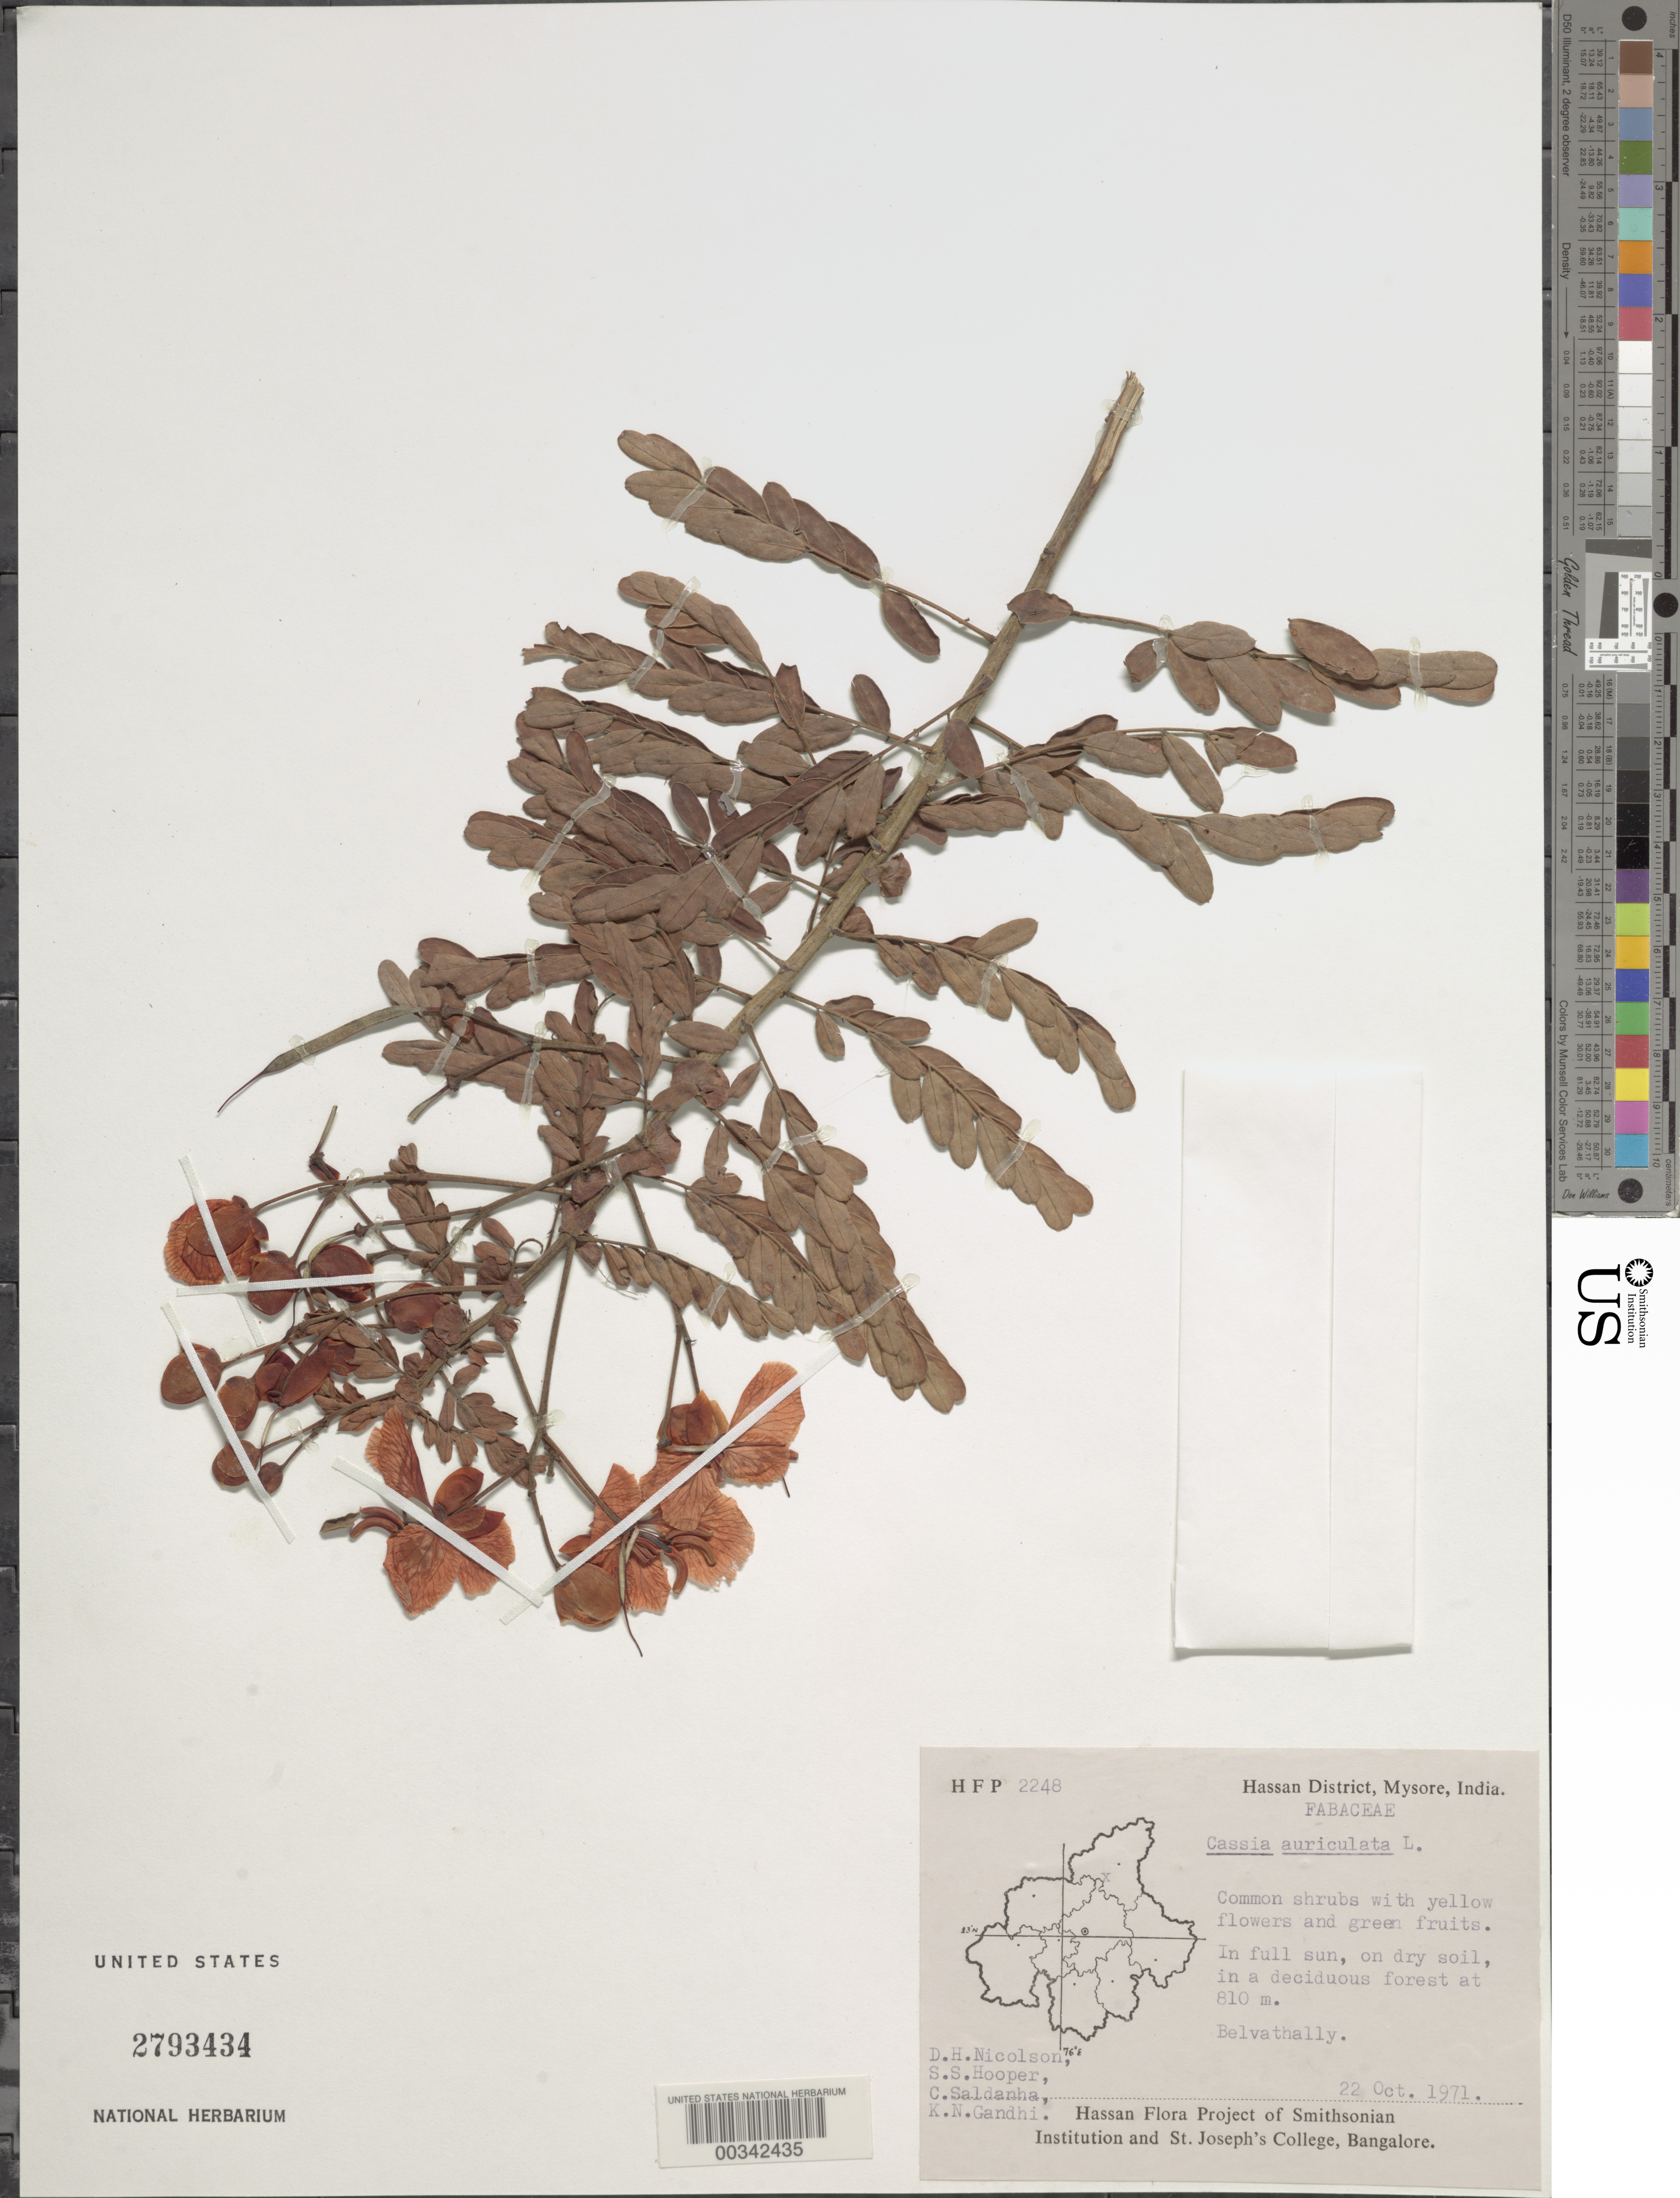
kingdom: Plantae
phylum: Tracheophyta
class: Magnoliopsida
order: Fabales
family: Fabaceae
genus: Senna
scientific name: Senna auriculata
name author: (L.) Roxb.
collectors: D. H. Nicolson, S. S. Hooper, C. J. Saldanha & K. N. Gandhi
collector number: Hfp 2248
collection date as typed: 22 Oct 1971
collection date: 1971-10-22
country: India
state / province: Karnataka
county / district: Hassan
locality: Belvathally, mysore state [mysore state = karnataka.]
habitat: In full sun, on dry soil, in deciduous forest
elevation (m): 810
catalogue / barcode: US 2793434